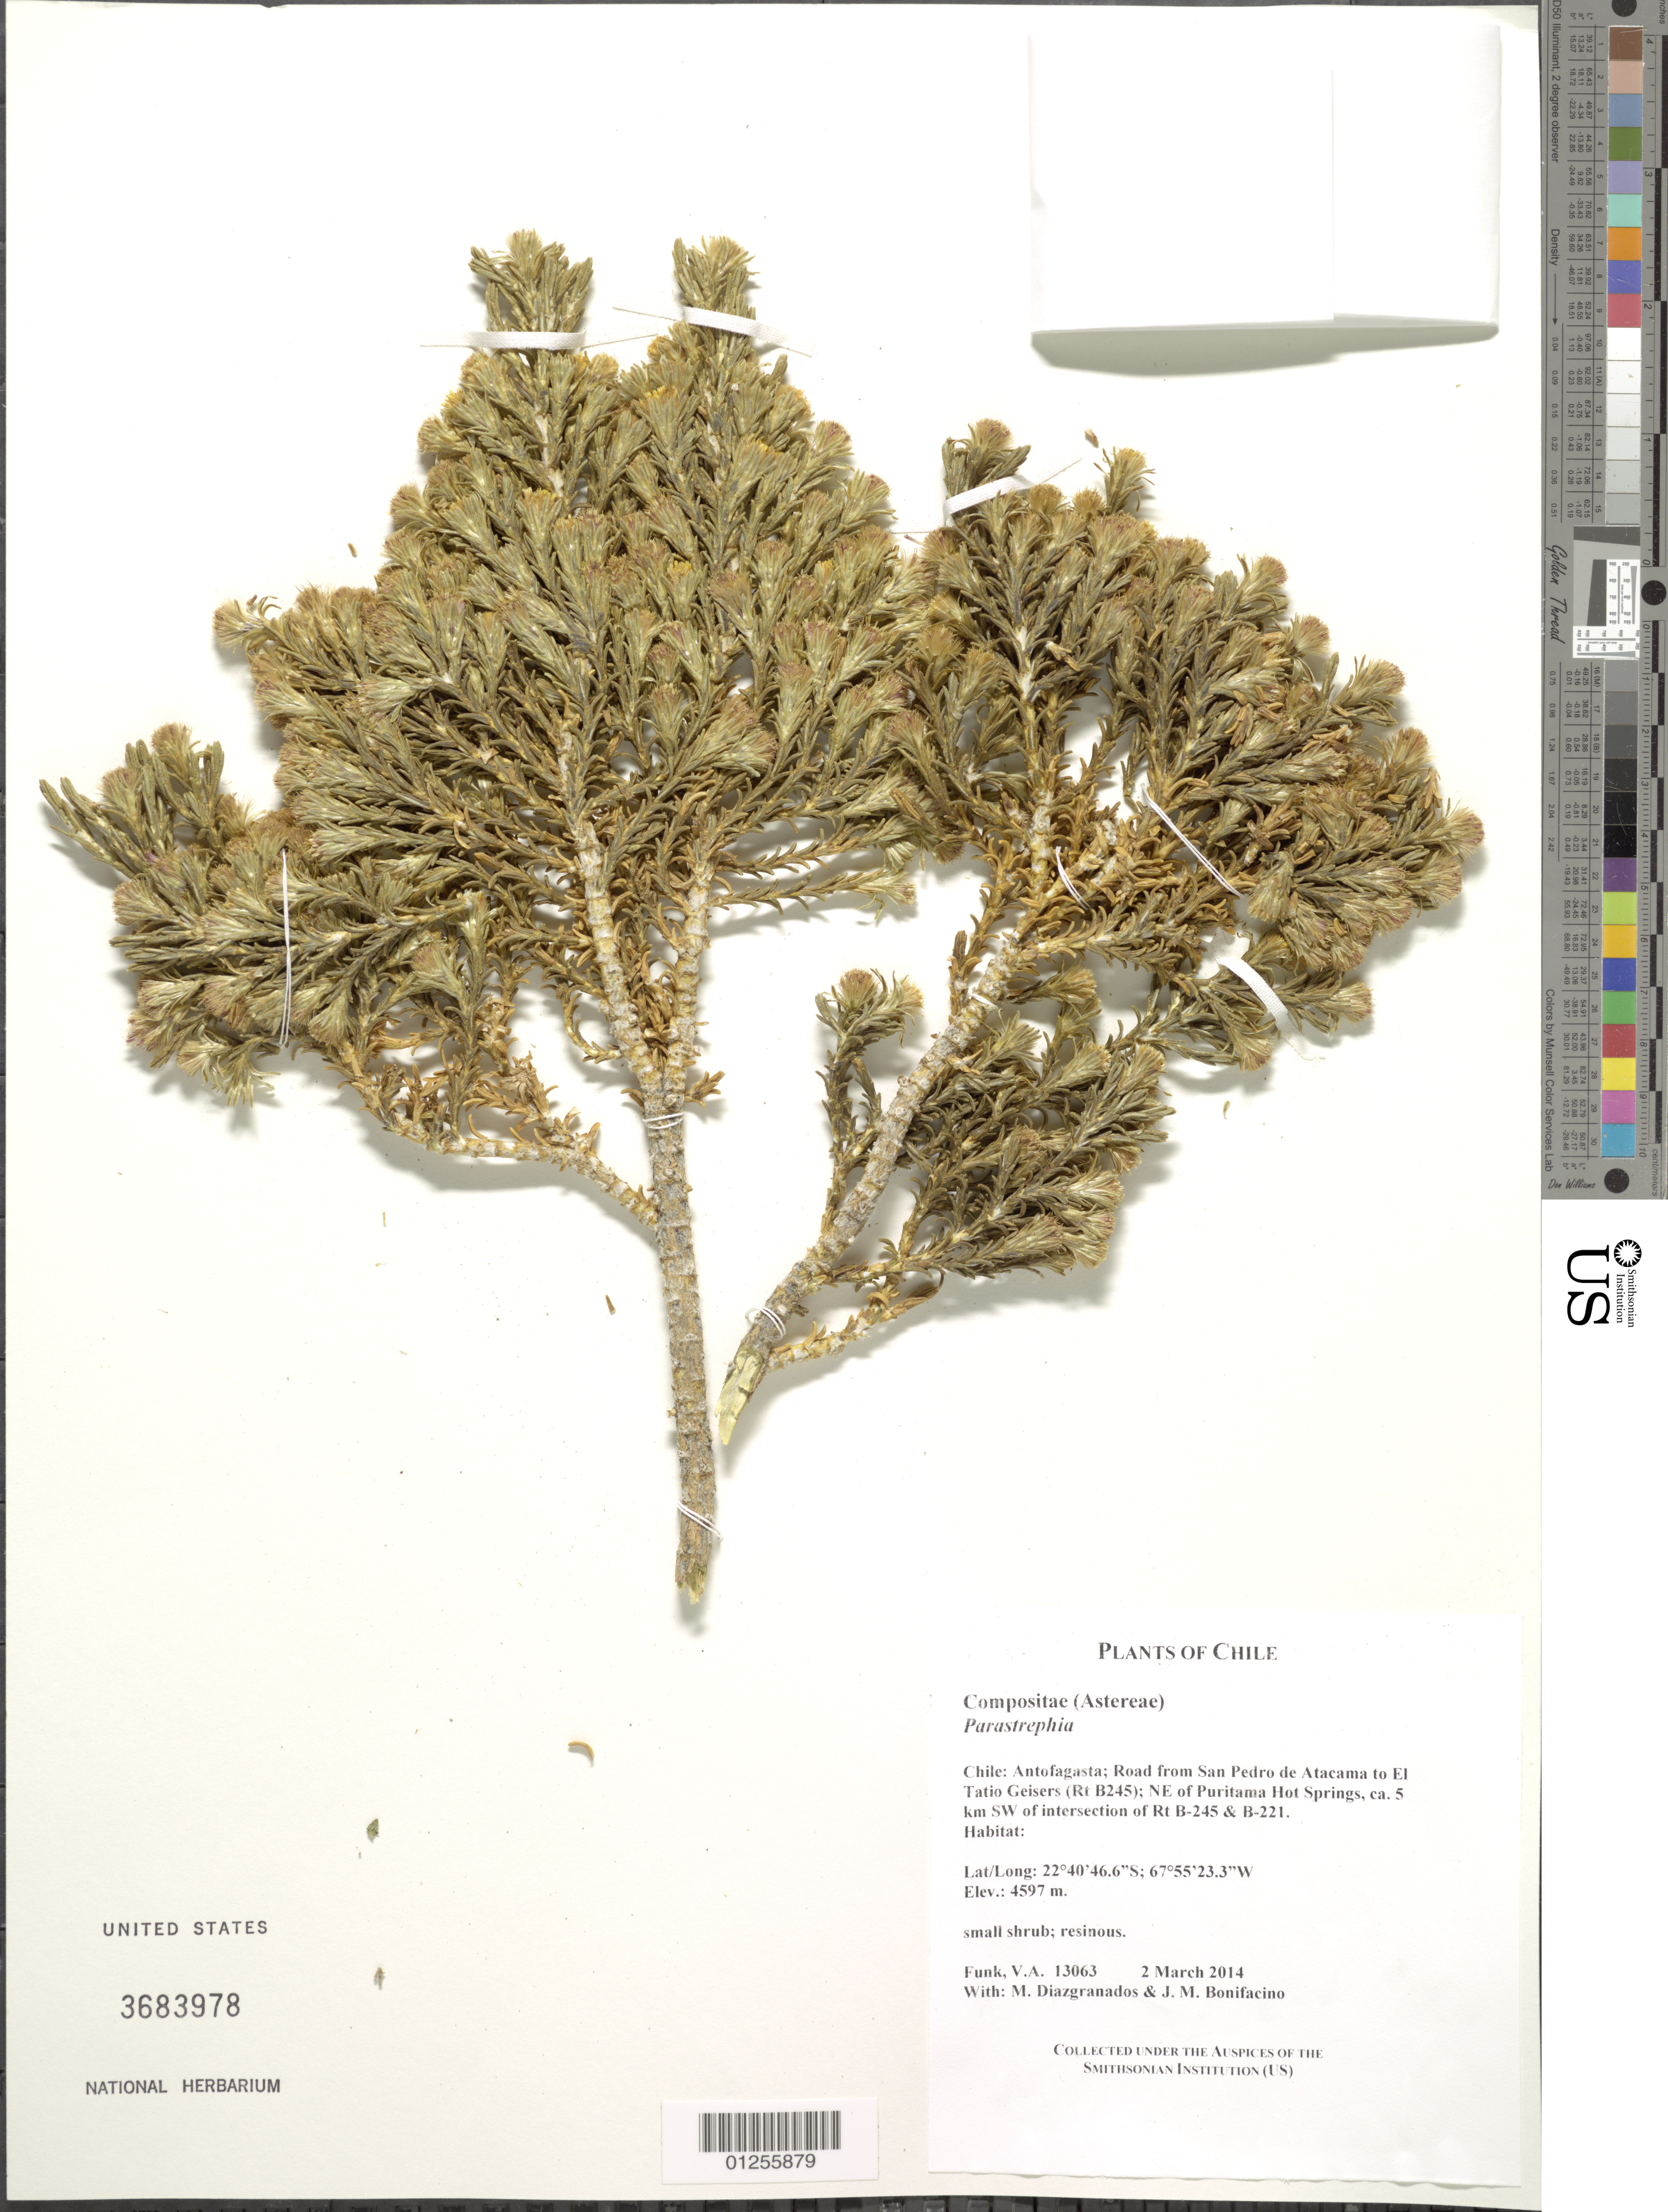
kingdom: Plantae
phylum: Tracheophyta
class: Magnoliopsida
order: Asterales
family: Asteraceae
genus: Parastrephia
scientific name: Parastrephia sp.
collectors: V. Funk, M. Diazgranados C. & M. Bonifacino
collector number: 13063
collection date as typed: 2 March 2014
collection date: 2014-03-02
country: Chile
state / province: Antofagasta (II)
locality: Road from San Pedro de Atacama to El Tatio Geisers (Rt B245); NE of Puritama Hot Springs, ca. 5 km SE of intersection of Rt B245 & B221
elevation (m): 4597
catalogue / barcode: US 3683978